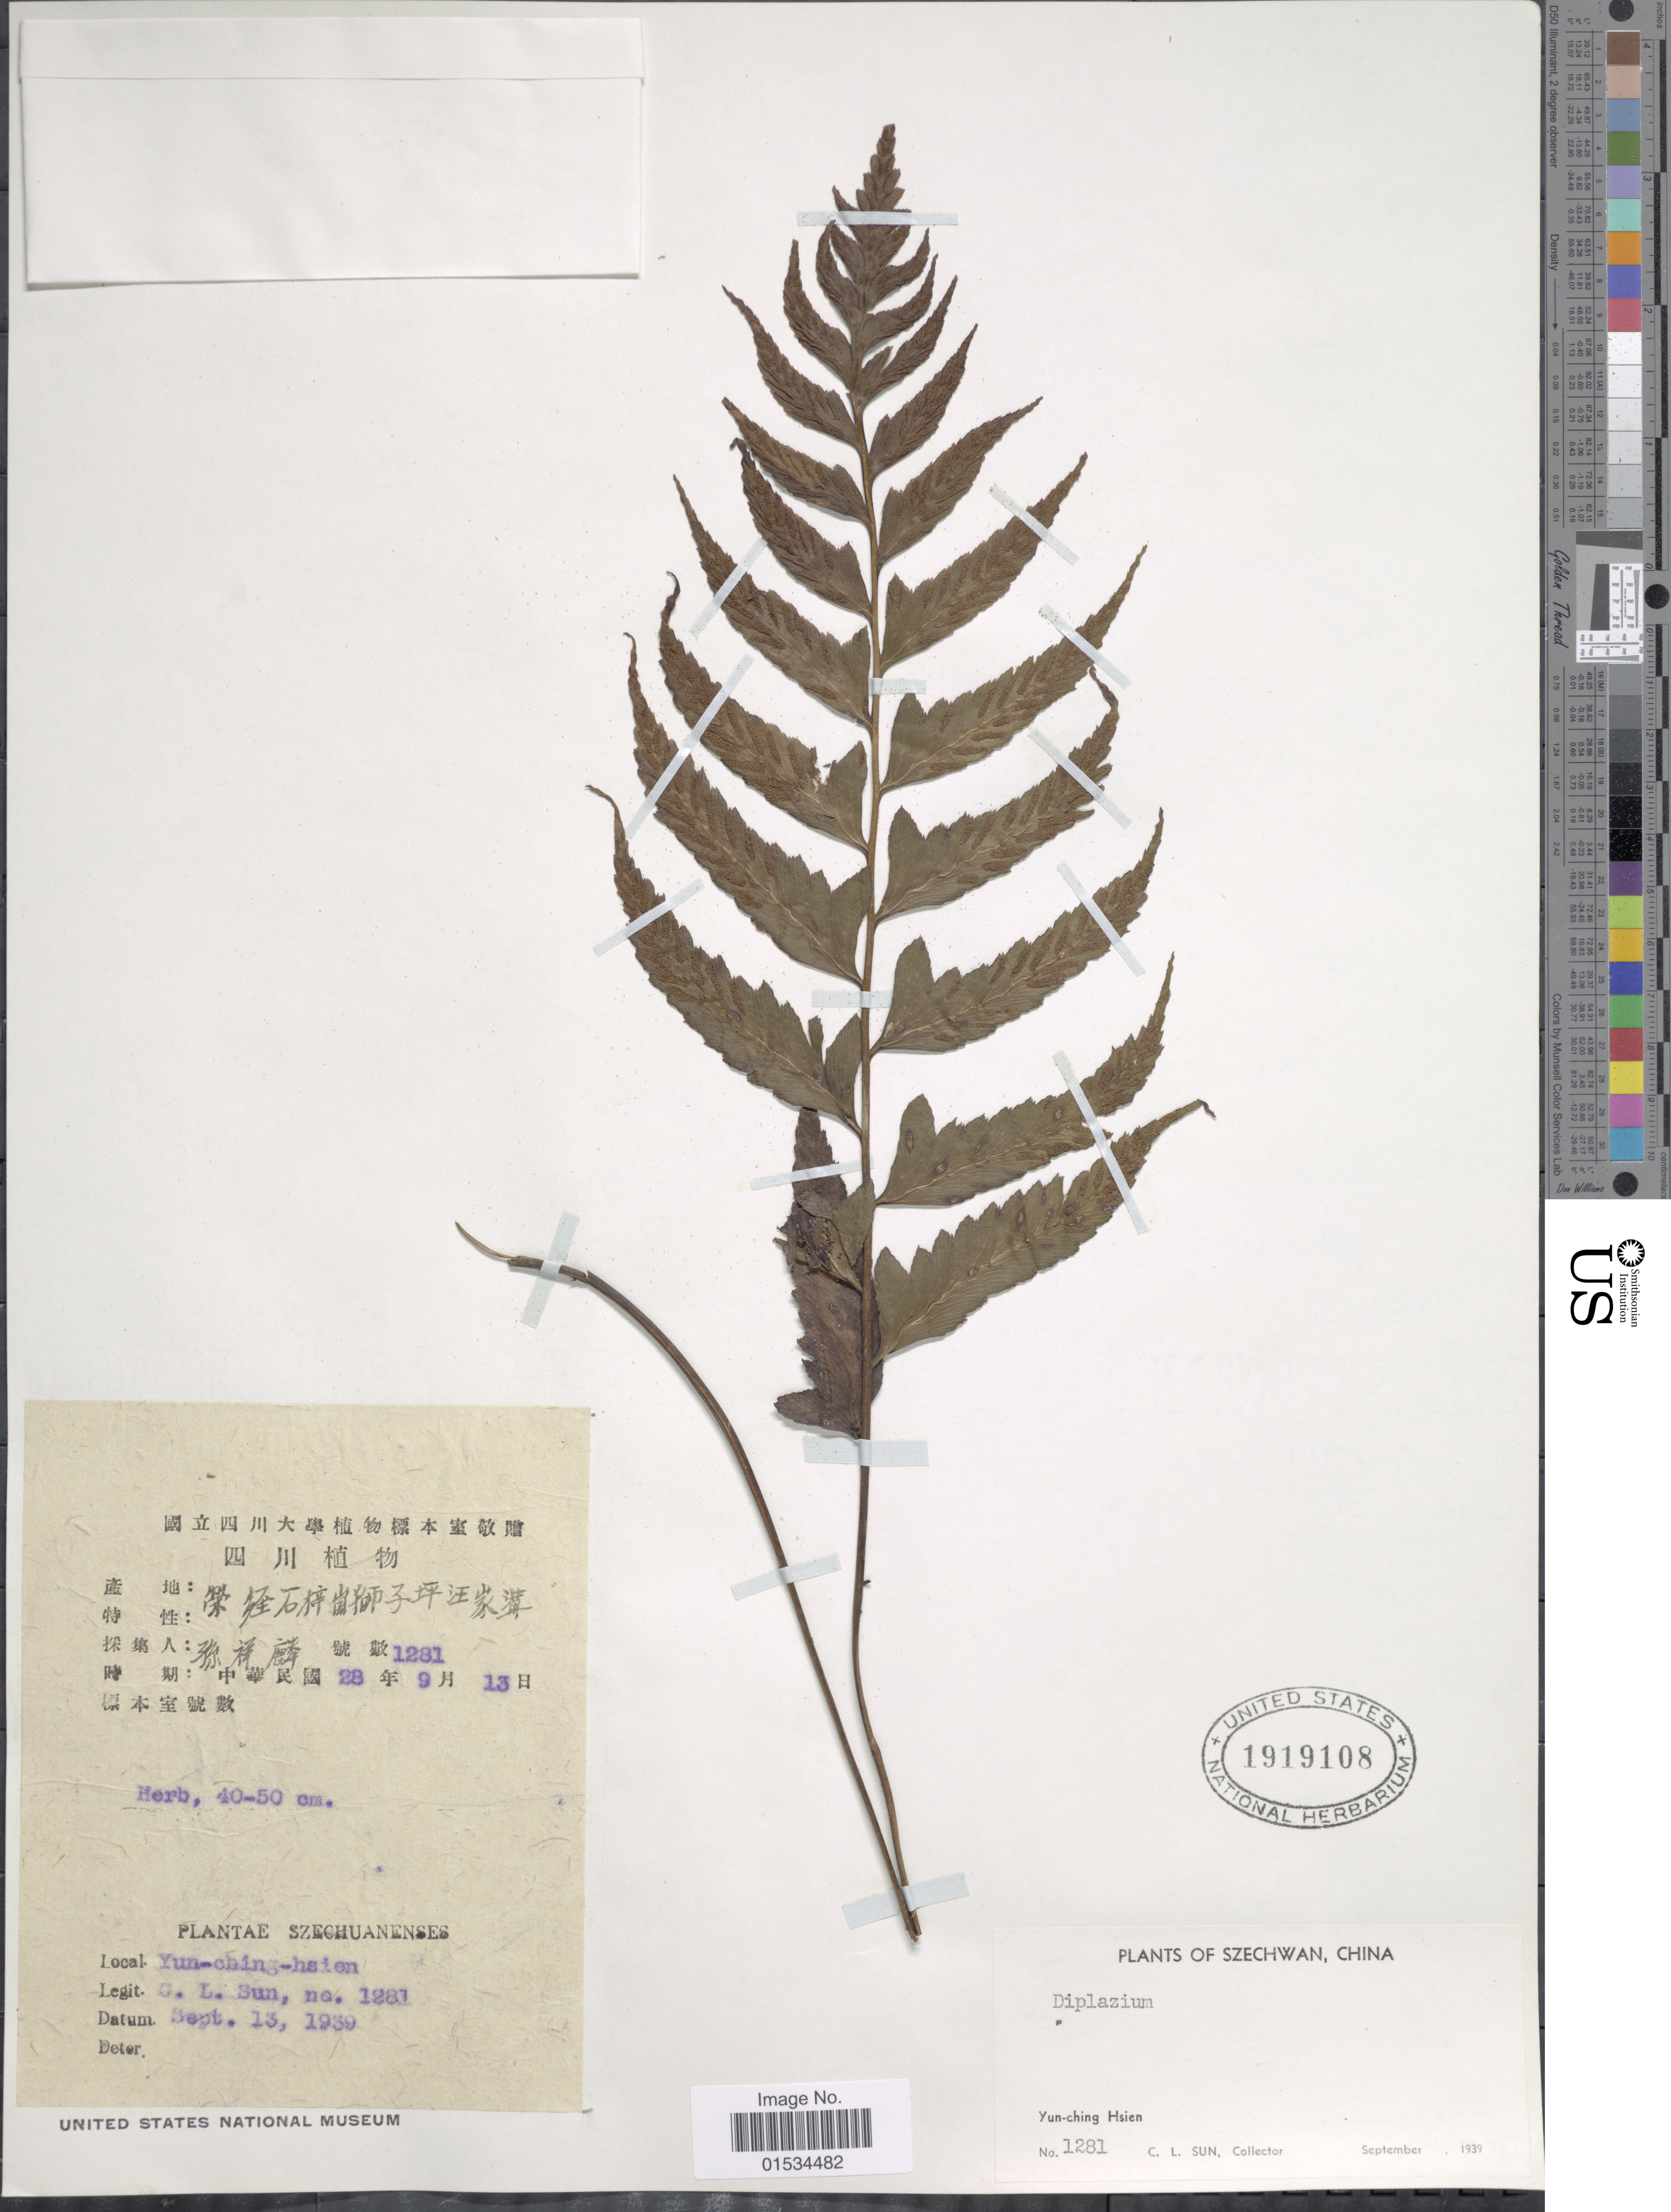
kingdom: Plantae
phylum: Tracheophyta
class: Polypodiopsida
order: Polypodiales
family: Athyriaceae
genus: Diplazium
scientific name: Diplazium wichurae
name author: (Mett.) Diels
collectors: C. Sun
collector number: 1281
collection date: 1939-09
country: China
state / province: Sichuan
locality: Szechuanenses, Yun-ching-hsien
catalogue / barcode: US 1919108